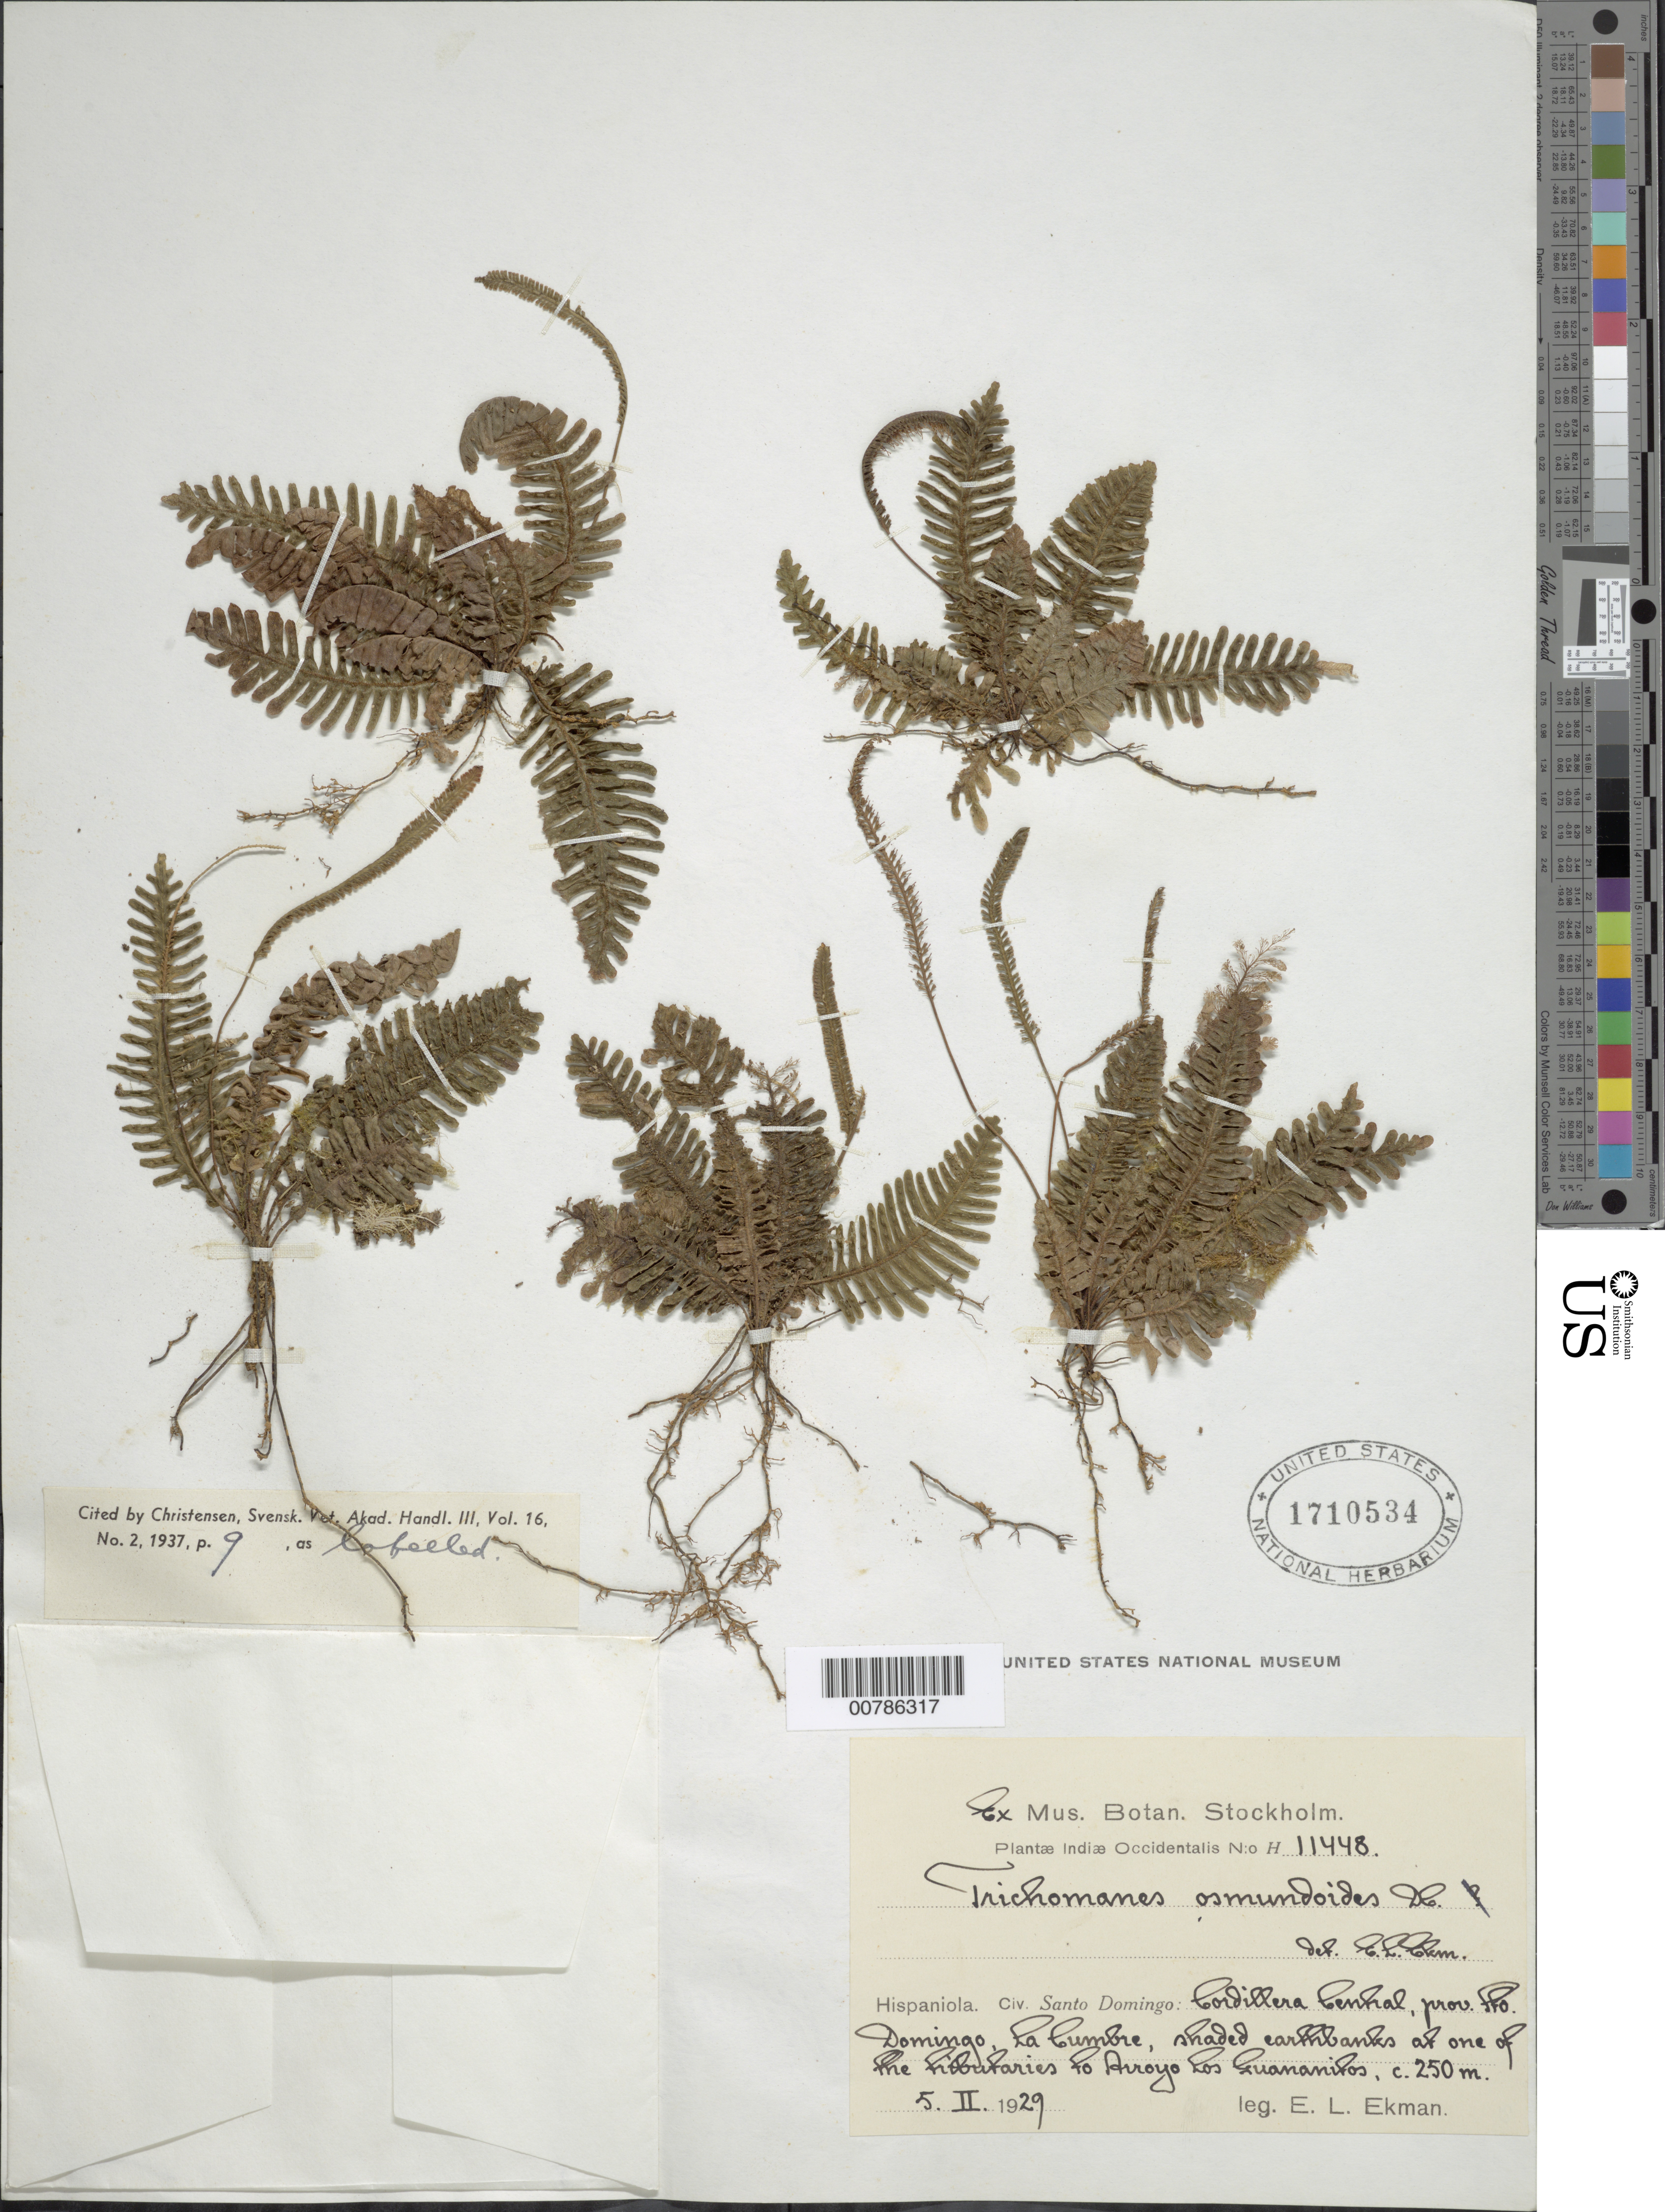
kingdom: Plantae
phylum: Tracheophyta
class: Polypodiopsida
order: Hymenophyllales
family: Hymenophyllaceae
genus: Trichomanes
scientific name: Trichomanes osmundoides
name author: DC. ex Poir.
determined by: Christensen, C. F. A.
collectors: E. L. Ekman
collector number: H 11448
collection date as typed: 05 Feb 1929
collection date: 1929-02-05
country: Dominican Republic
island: Hispaniola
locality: Cordillera Central, La Cumbre, tributary of Arroyo Los Guananitos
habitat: Shaded earthbanks along river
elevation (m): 250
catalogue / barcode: US 1710534